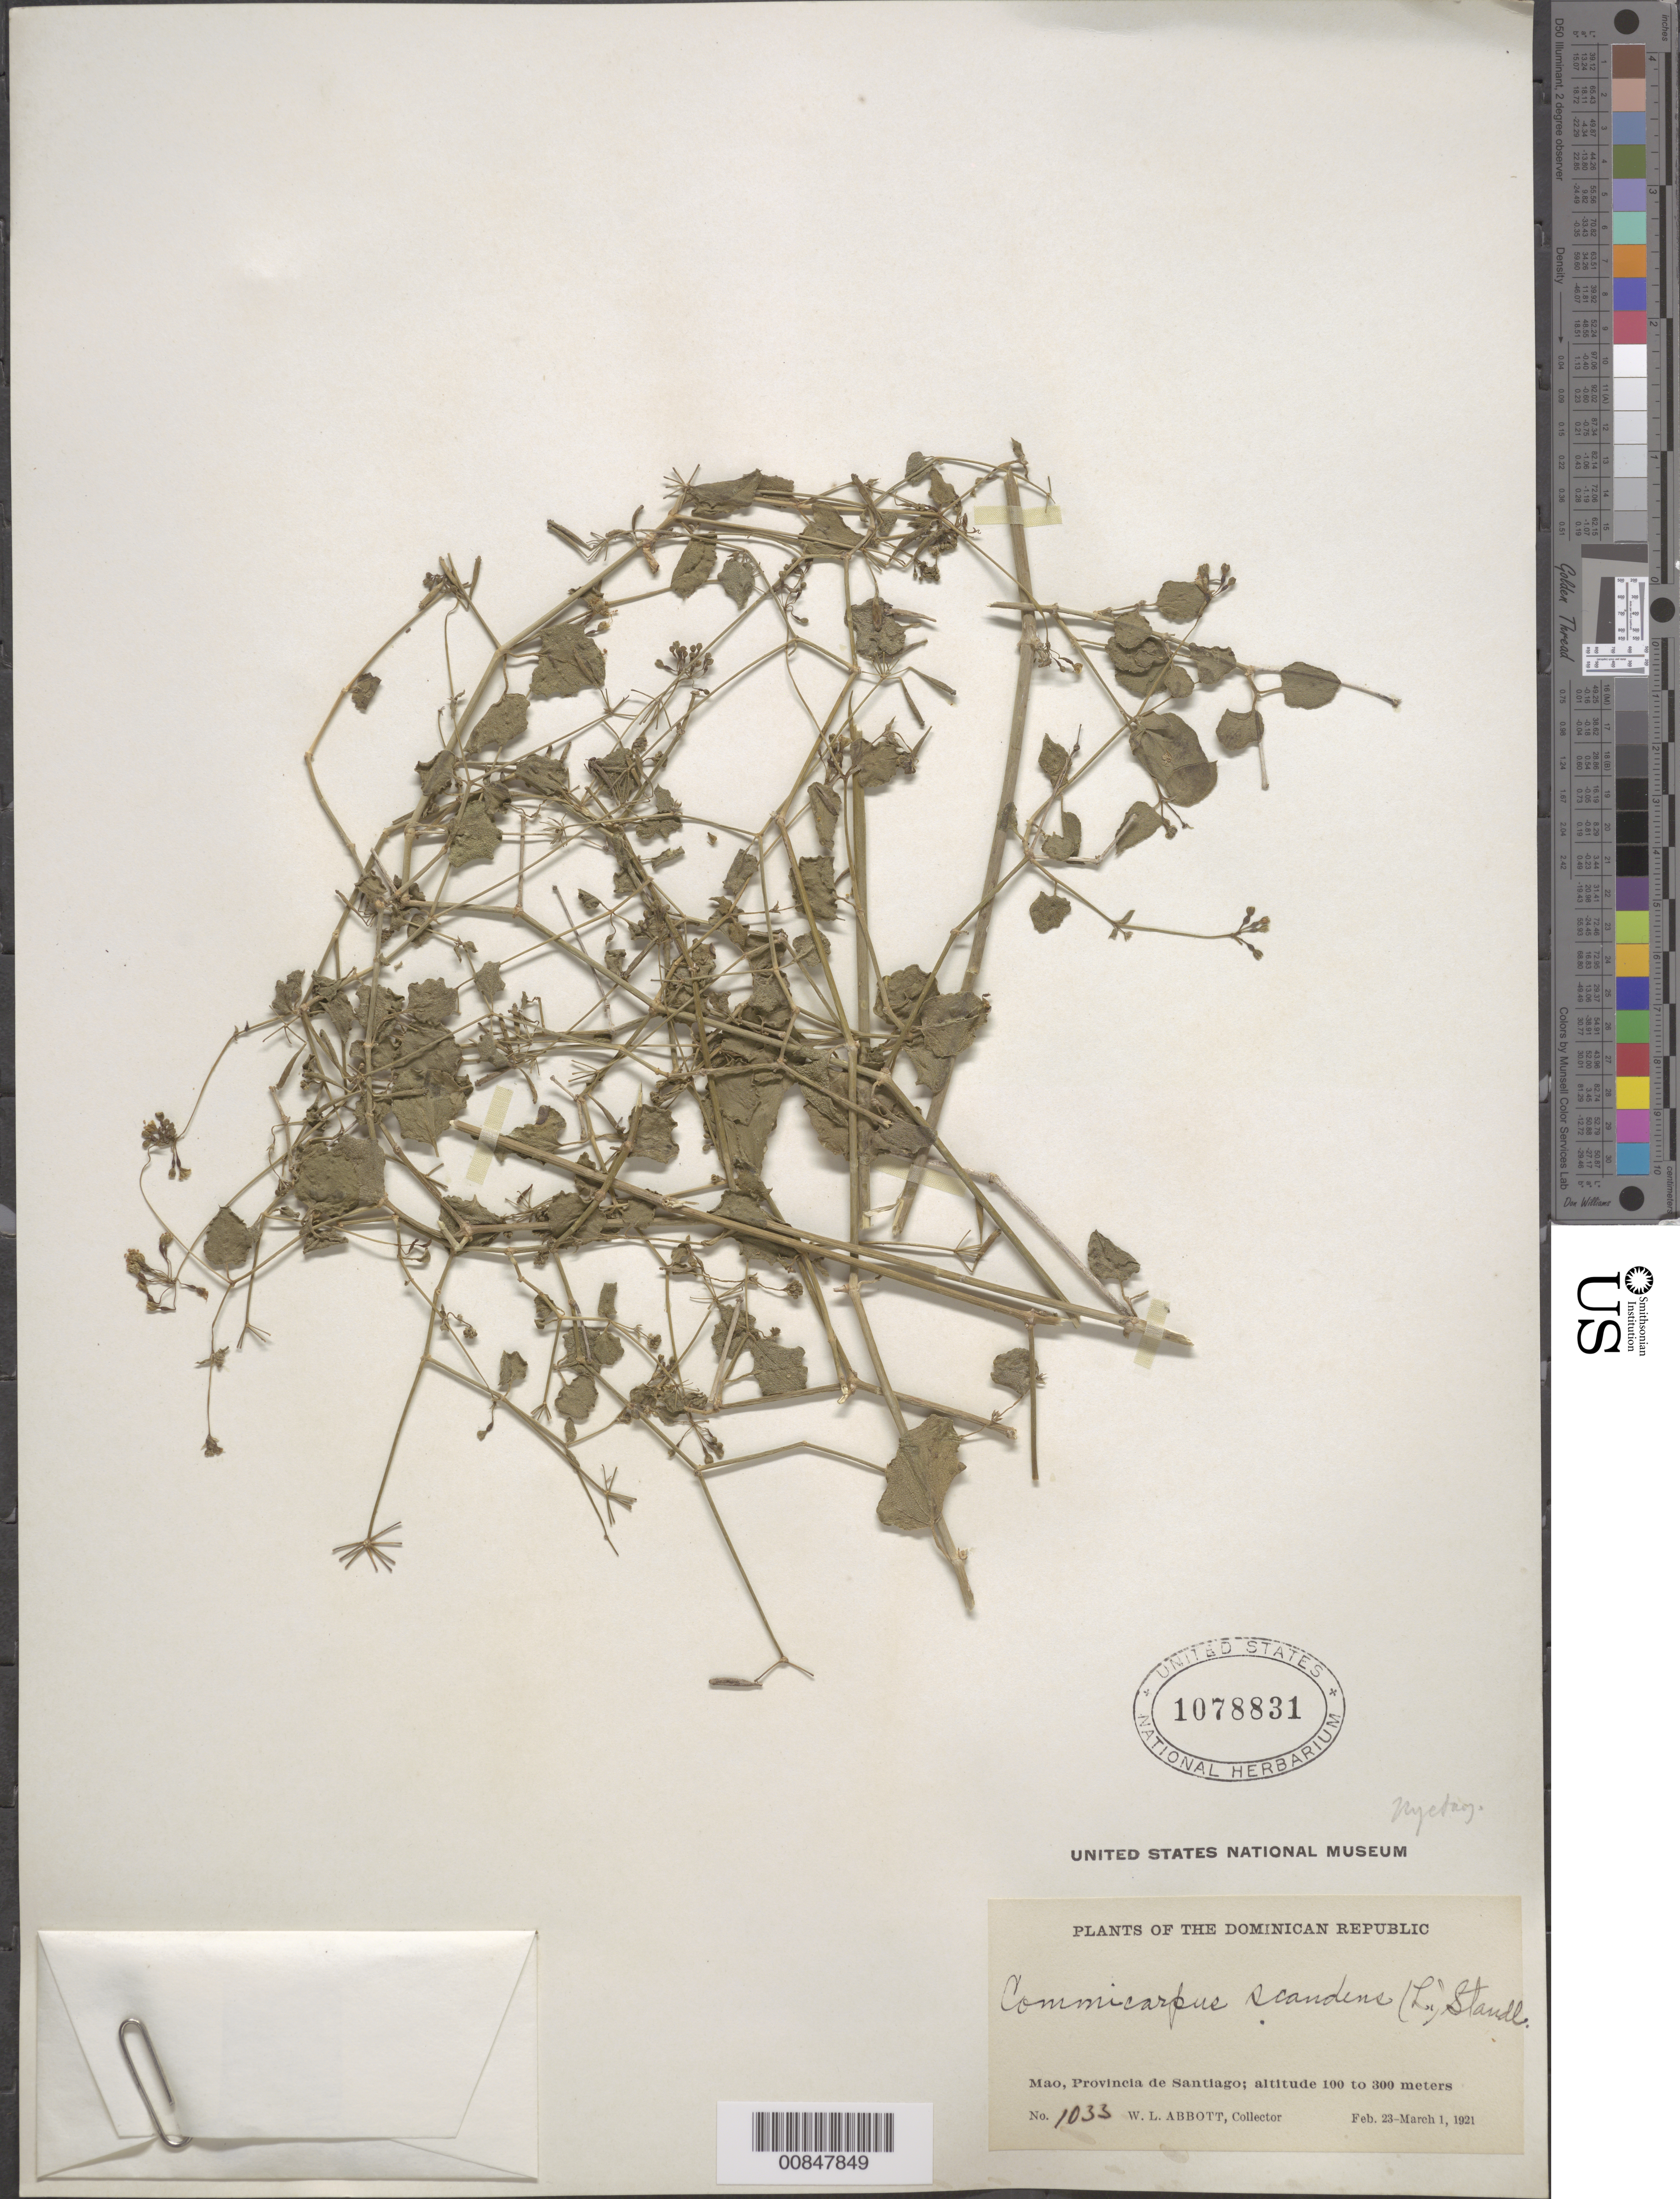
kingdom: Plantae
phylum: Tracheophyta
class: Magnoliopsida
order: Caryophyllales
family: Nyctaginaceae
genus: Boerhavia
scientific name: Boerhavia scandens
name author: L.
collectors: W. L. Abbott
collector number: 1033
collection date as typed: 23 Feb 1921 to 01 Mar 1921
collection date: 1921-02-23/1921-03-01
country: Dominican Republic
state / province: Santiago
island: Hispaniola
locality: Mao.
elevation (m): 100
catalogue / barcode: US 1078831